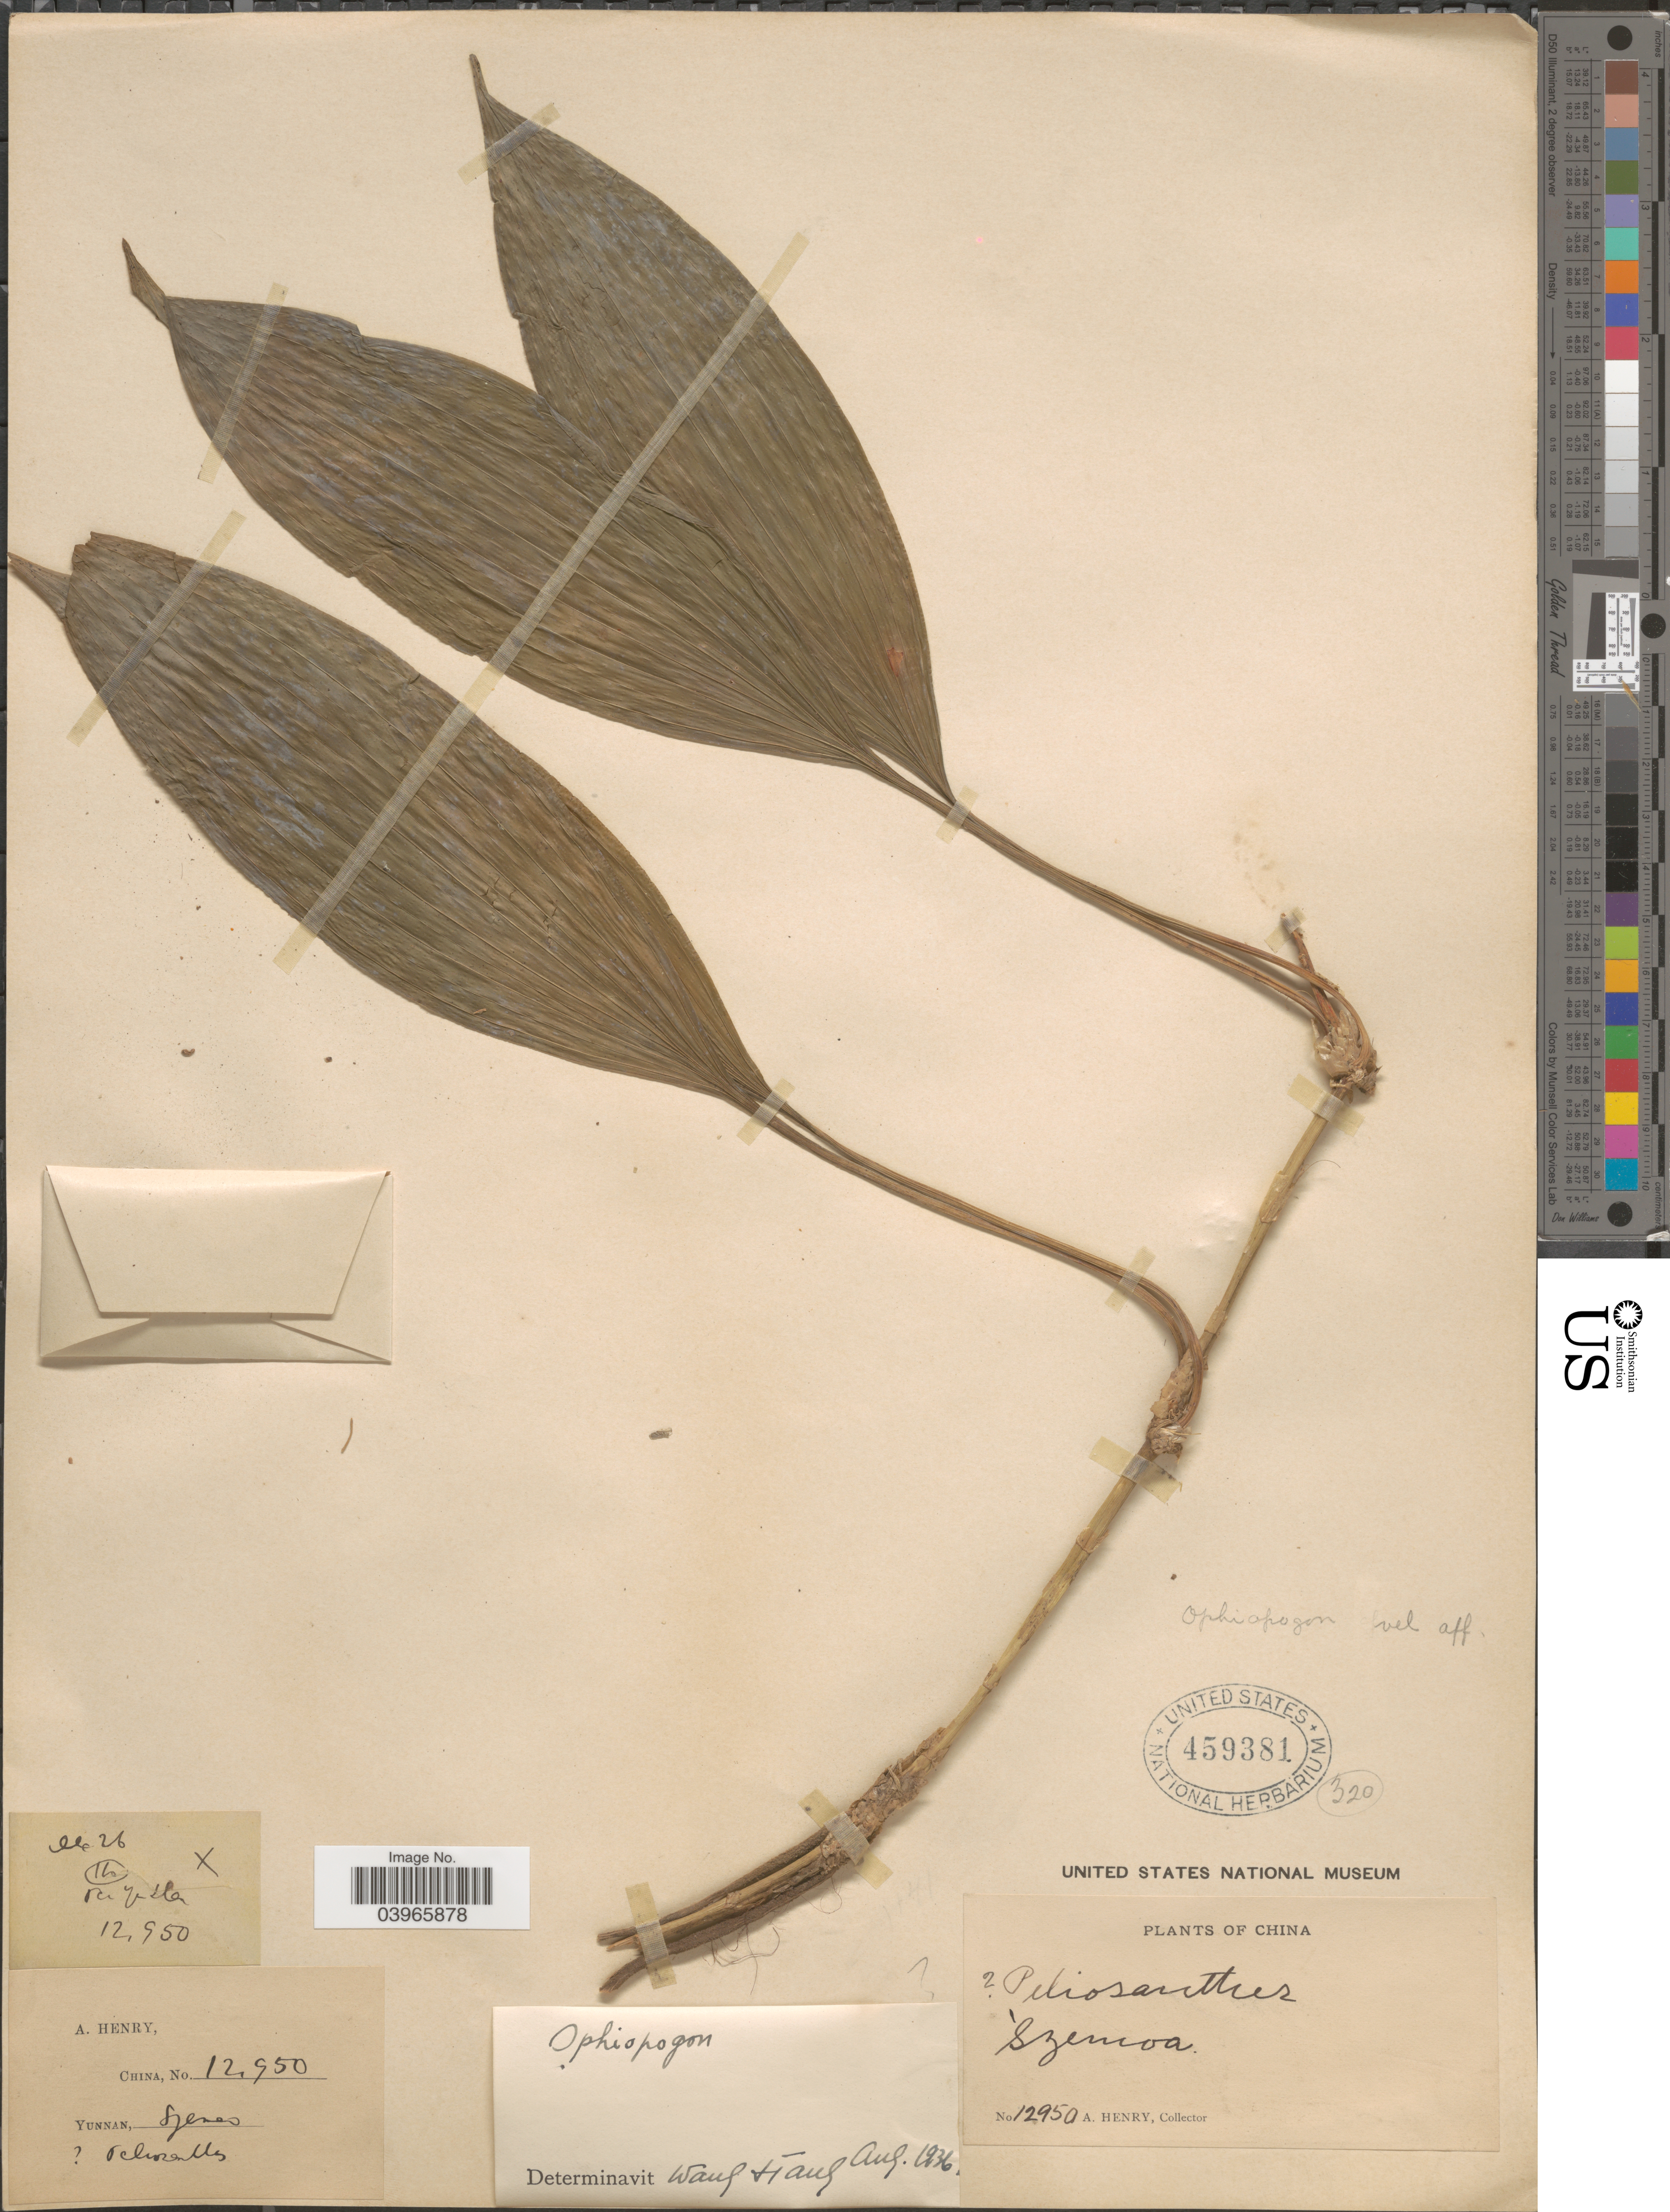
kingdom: Plantae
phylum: Tracheophyta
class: Liliopsida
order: Asparagales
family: Asparagaceae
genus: Ophiopogon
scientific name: Ophiopogon sp.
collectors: A. Henry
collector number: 12950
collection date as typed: Transcribed d/m/y: /12/26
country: China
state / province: Yunnan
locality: Szemoa.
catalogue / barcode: US 459381